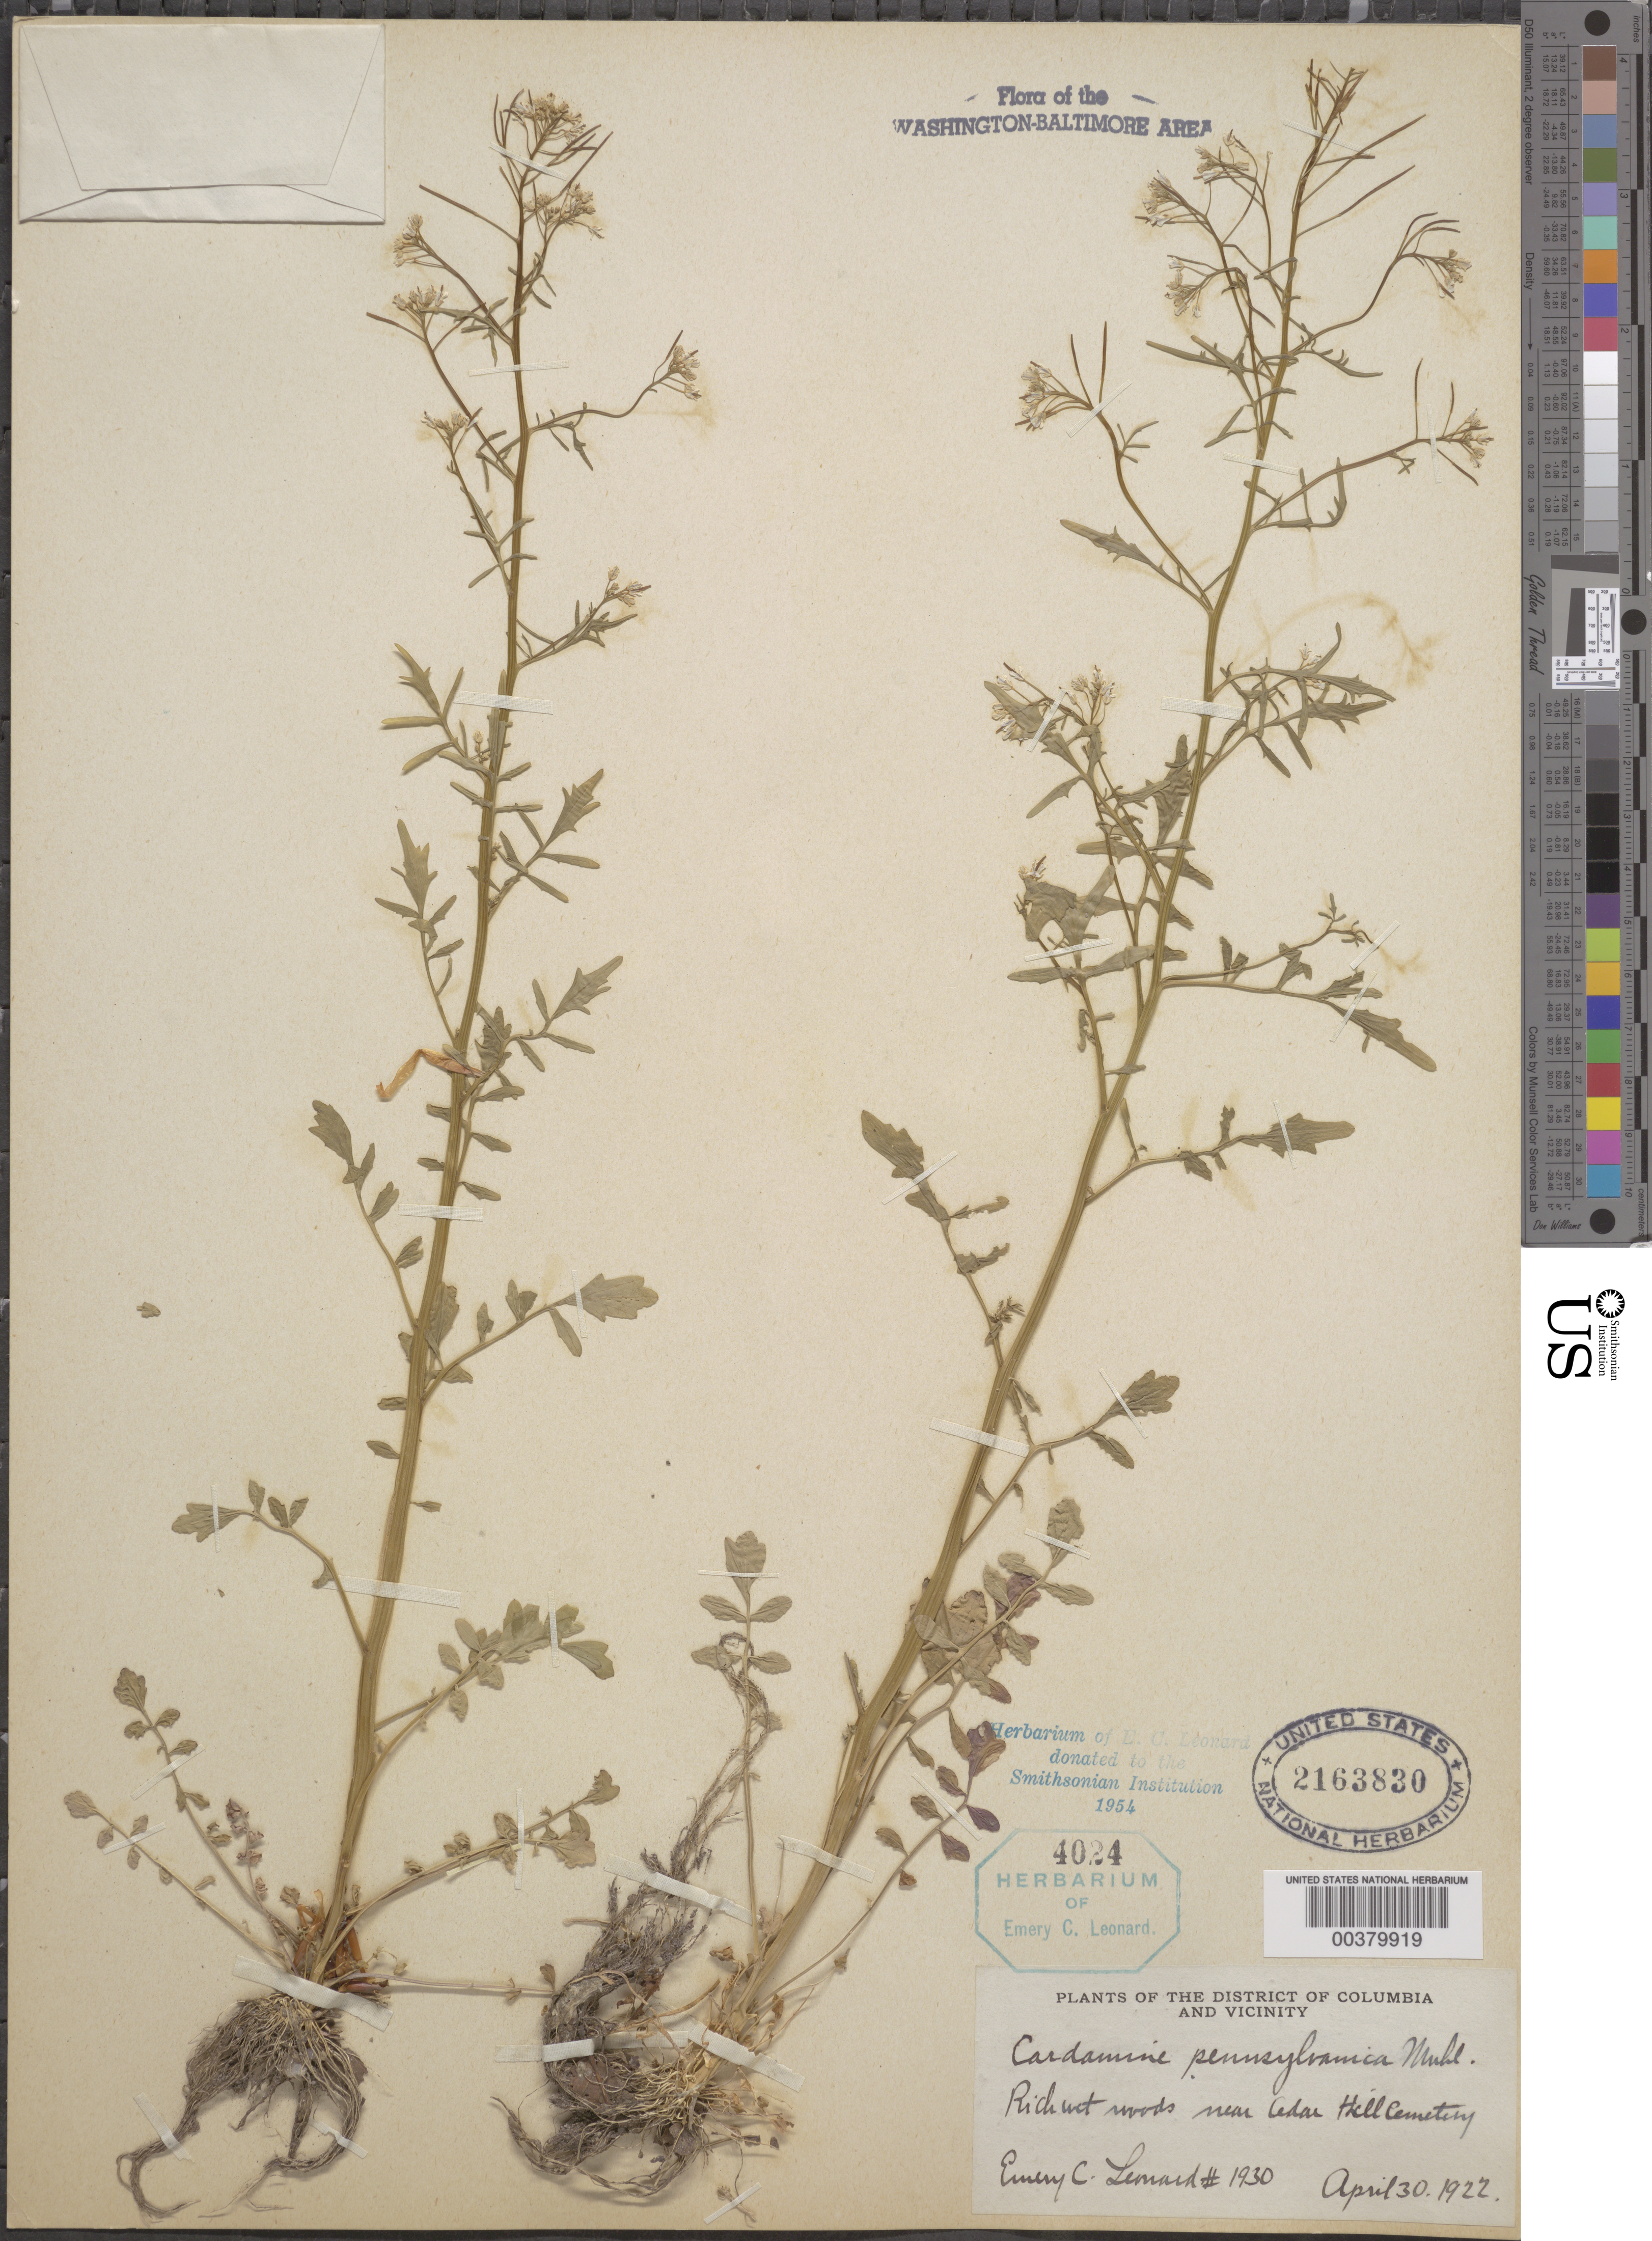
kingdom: Plantae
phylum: Tracheophyta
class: Magnoliopsida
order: Brassicales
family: Brassicaceae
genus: Cardamine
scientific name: Cardamine pensylvanica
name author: Muhl. ex Willd.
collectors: E. C. Leonard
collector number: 1930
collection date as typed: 30 Apr 1922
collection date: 1922-04-30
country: United States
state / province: District of Columbia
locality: Cedar Hill Cemetery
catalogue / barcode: US 2163830